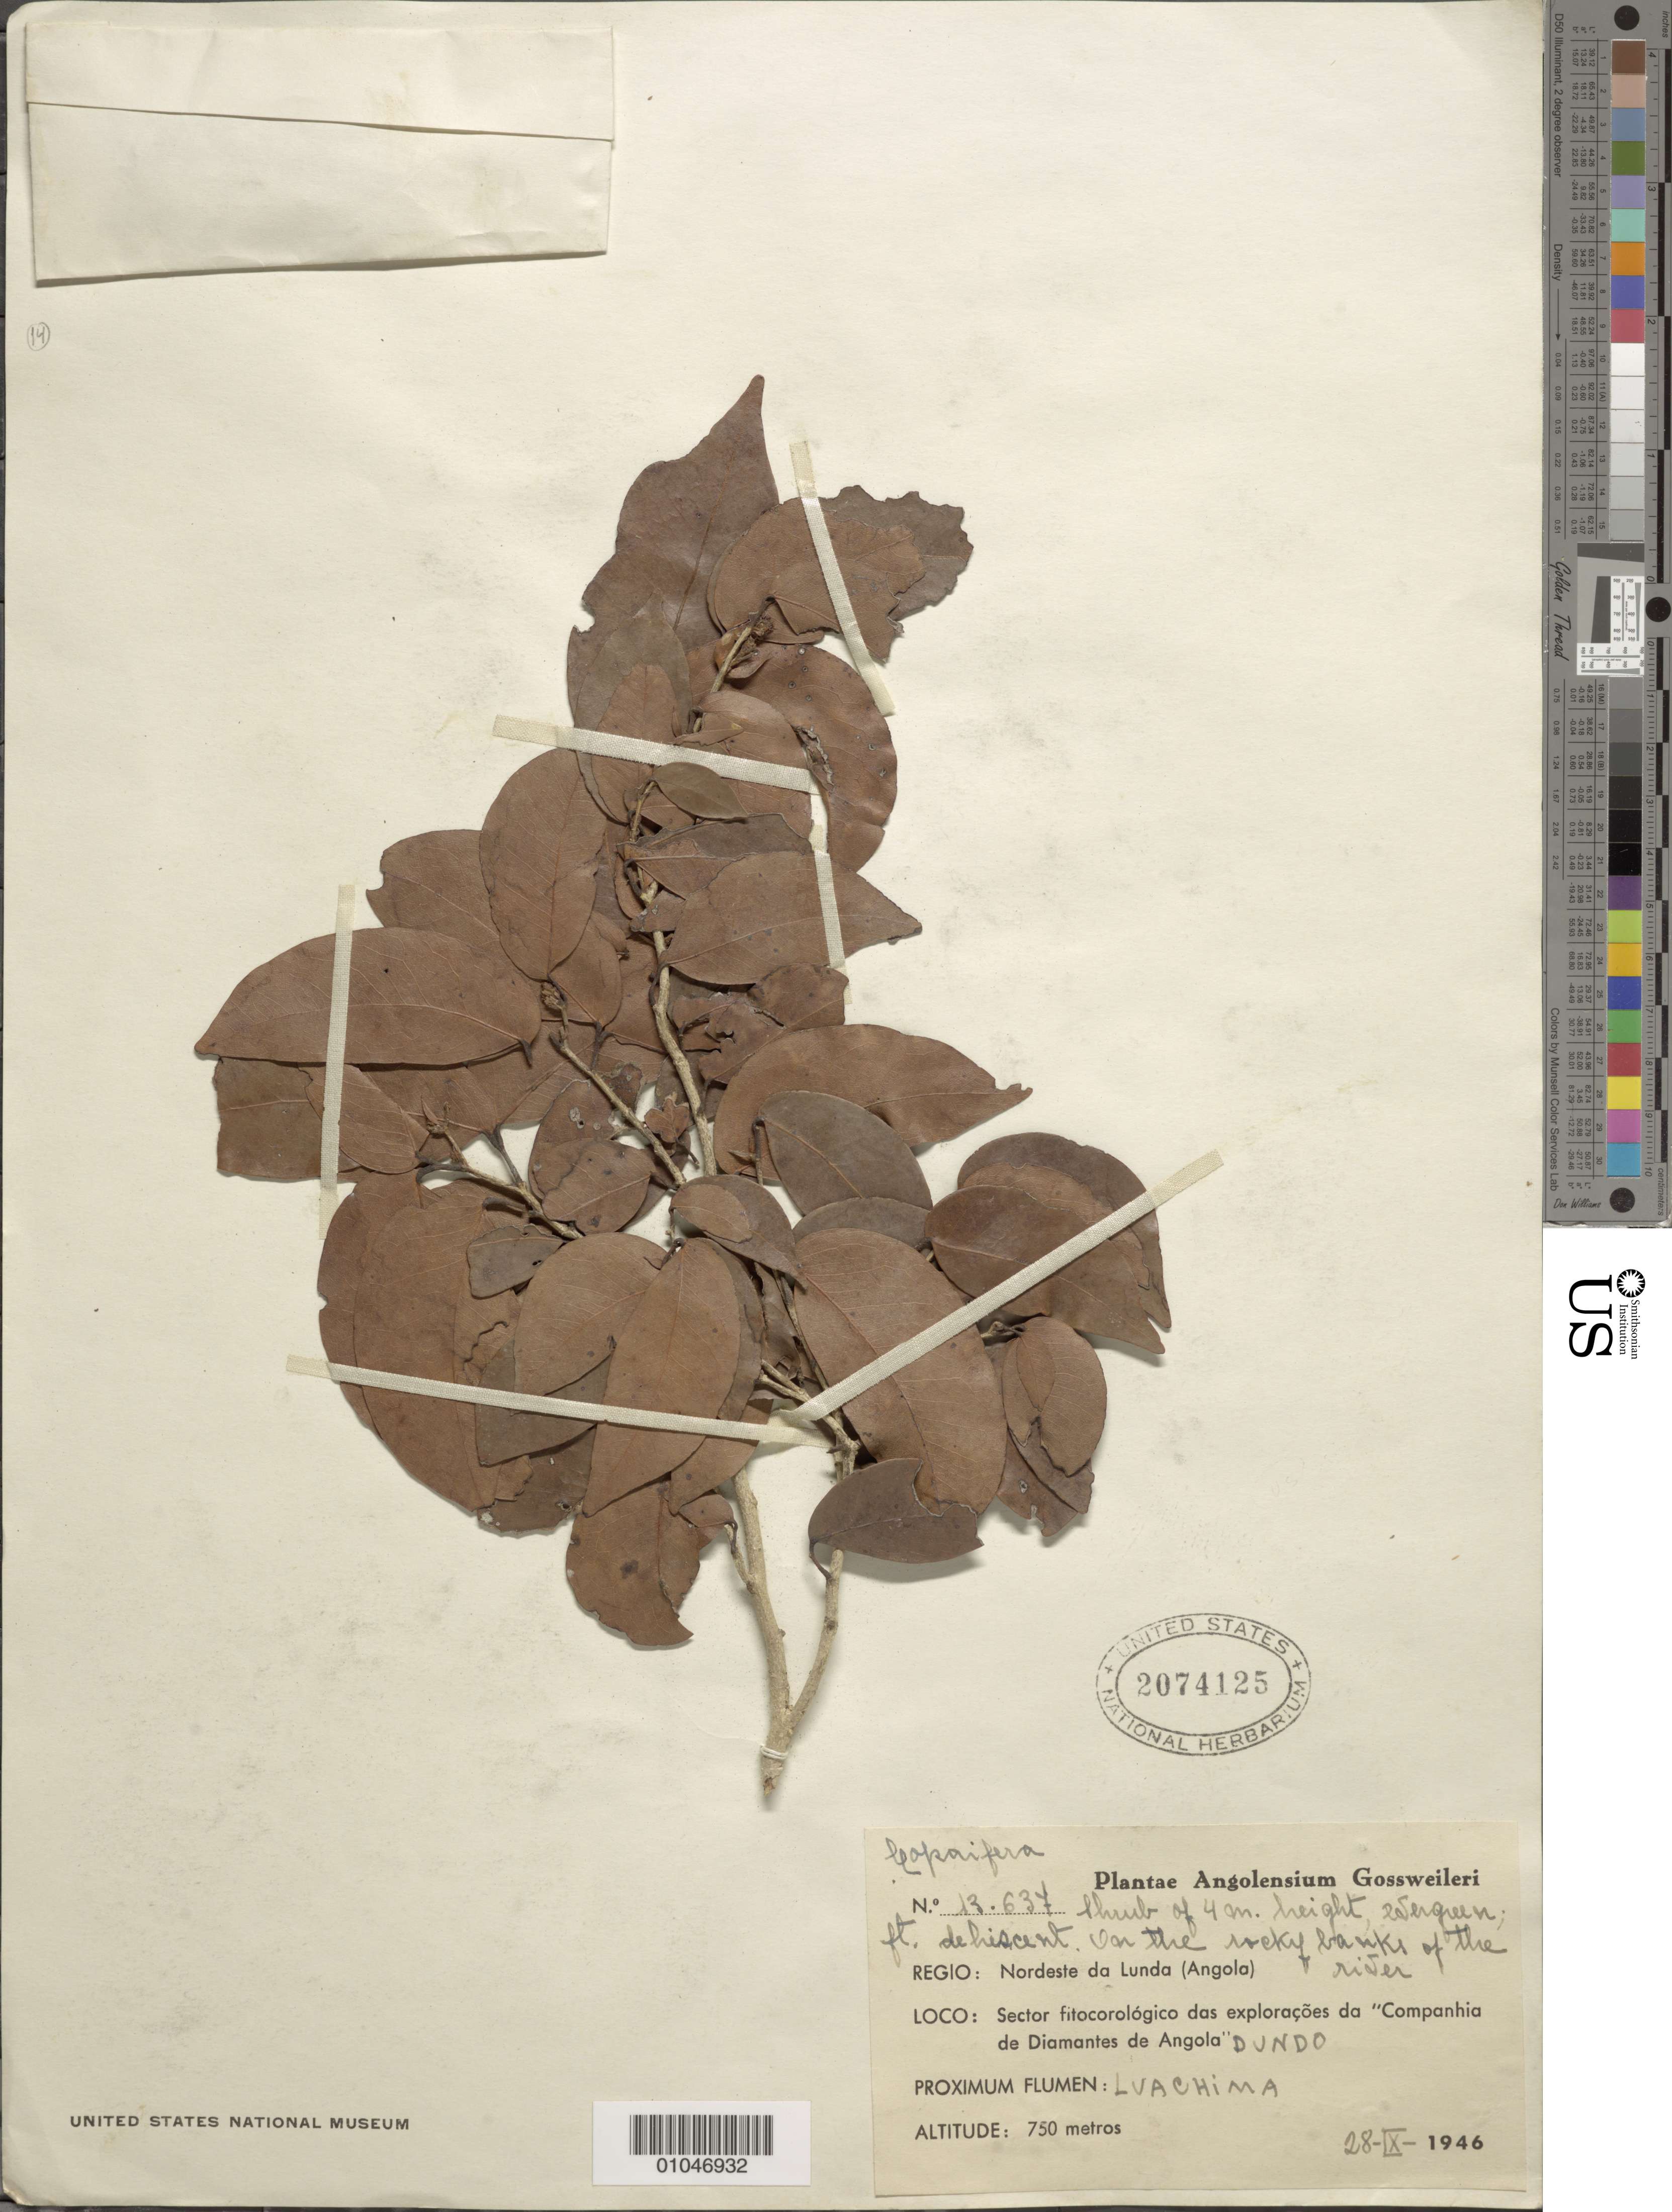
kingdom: Plantae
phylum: Tracheophyta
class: Magnoliopsida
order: Fabales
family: Fabaceae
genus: Copaifera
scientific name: Copaifera schliebenii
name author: Harms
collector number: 13637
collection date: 1946-09-28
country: Angola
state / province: Lunda Norte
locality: Sector fitocorologico das exploracoes da "Companhia de Diamentes de Angola", Dundo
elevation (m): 750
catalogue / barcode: US 2074125